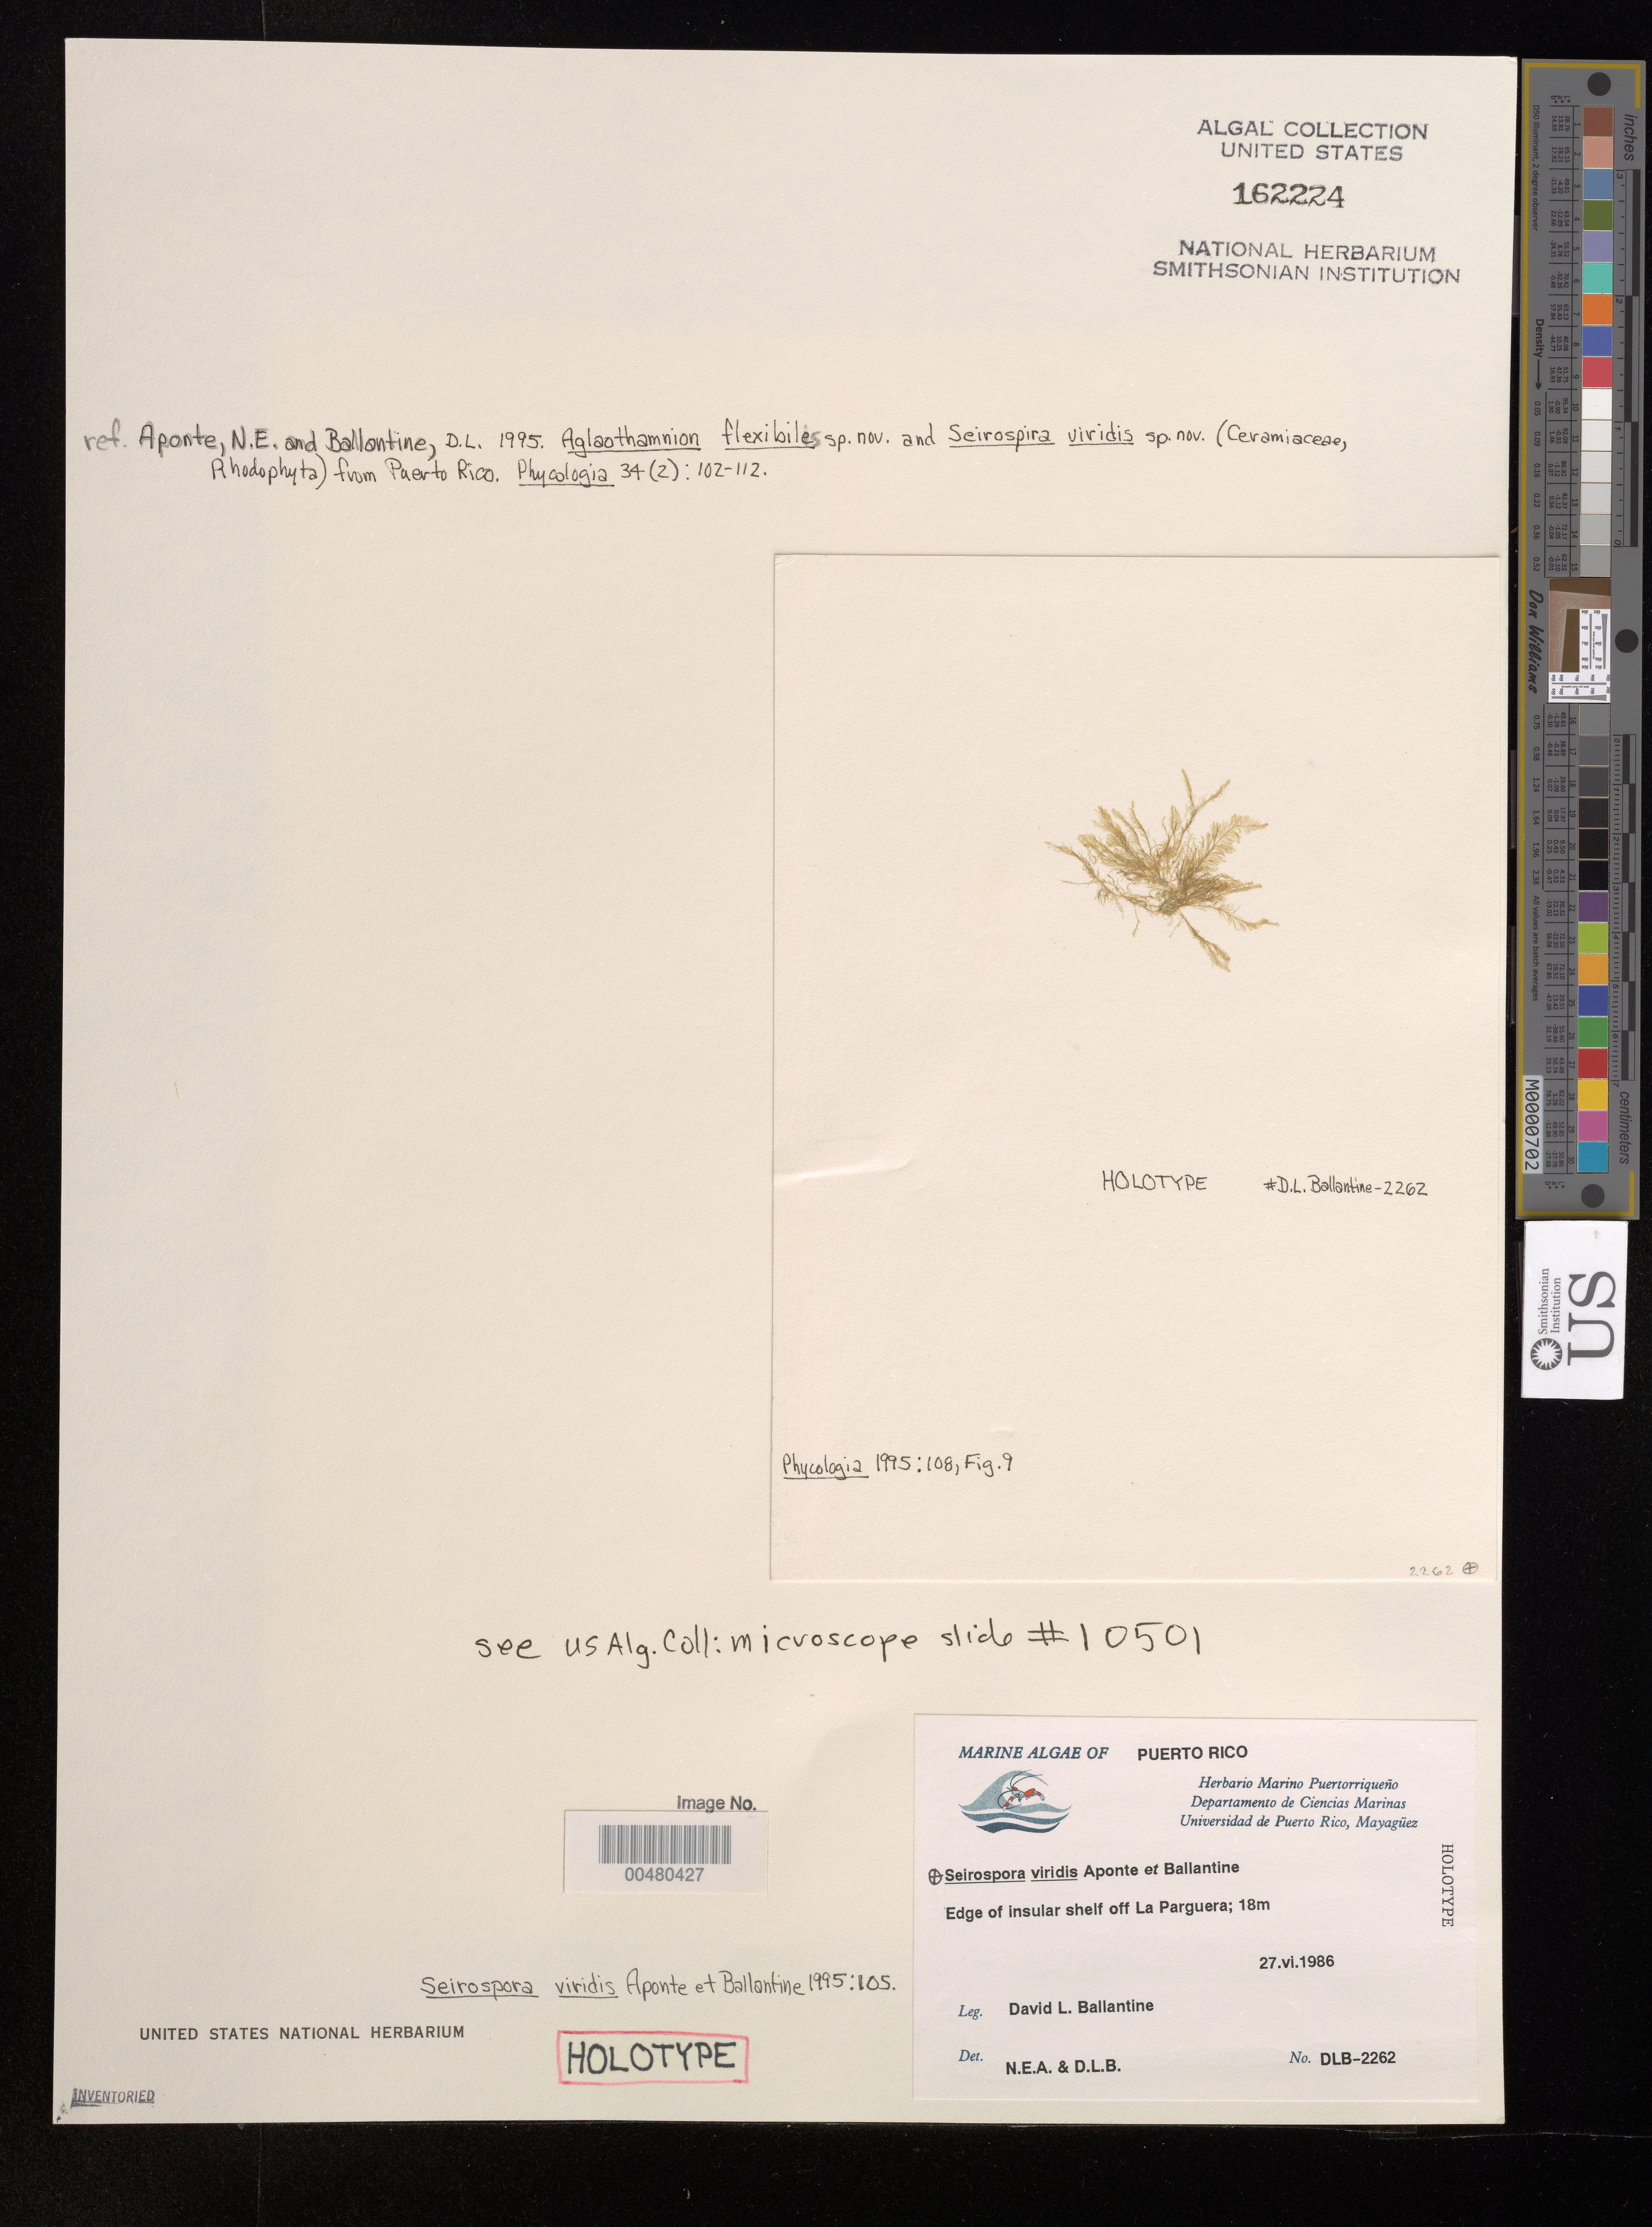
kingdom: Plantae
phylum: Rhodophyta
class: Florideophyceae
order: Ceramiales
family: Callithamniaceae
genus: Seirospora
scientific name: Seirospora viridis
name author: N.E.Aponte & D.L. Ballant.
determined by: Ballantine, D. L.; Aponte, N. E.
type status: Holotype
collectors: D.L. Ballantine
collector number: DLB 2262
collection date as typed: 27 Jun 1986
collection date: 1986-06-27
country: Puerto Rico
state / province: Lajas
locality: Off La Parguera.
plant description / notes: see US Algal Collection: microscope slide #10501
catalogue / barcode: US 162224